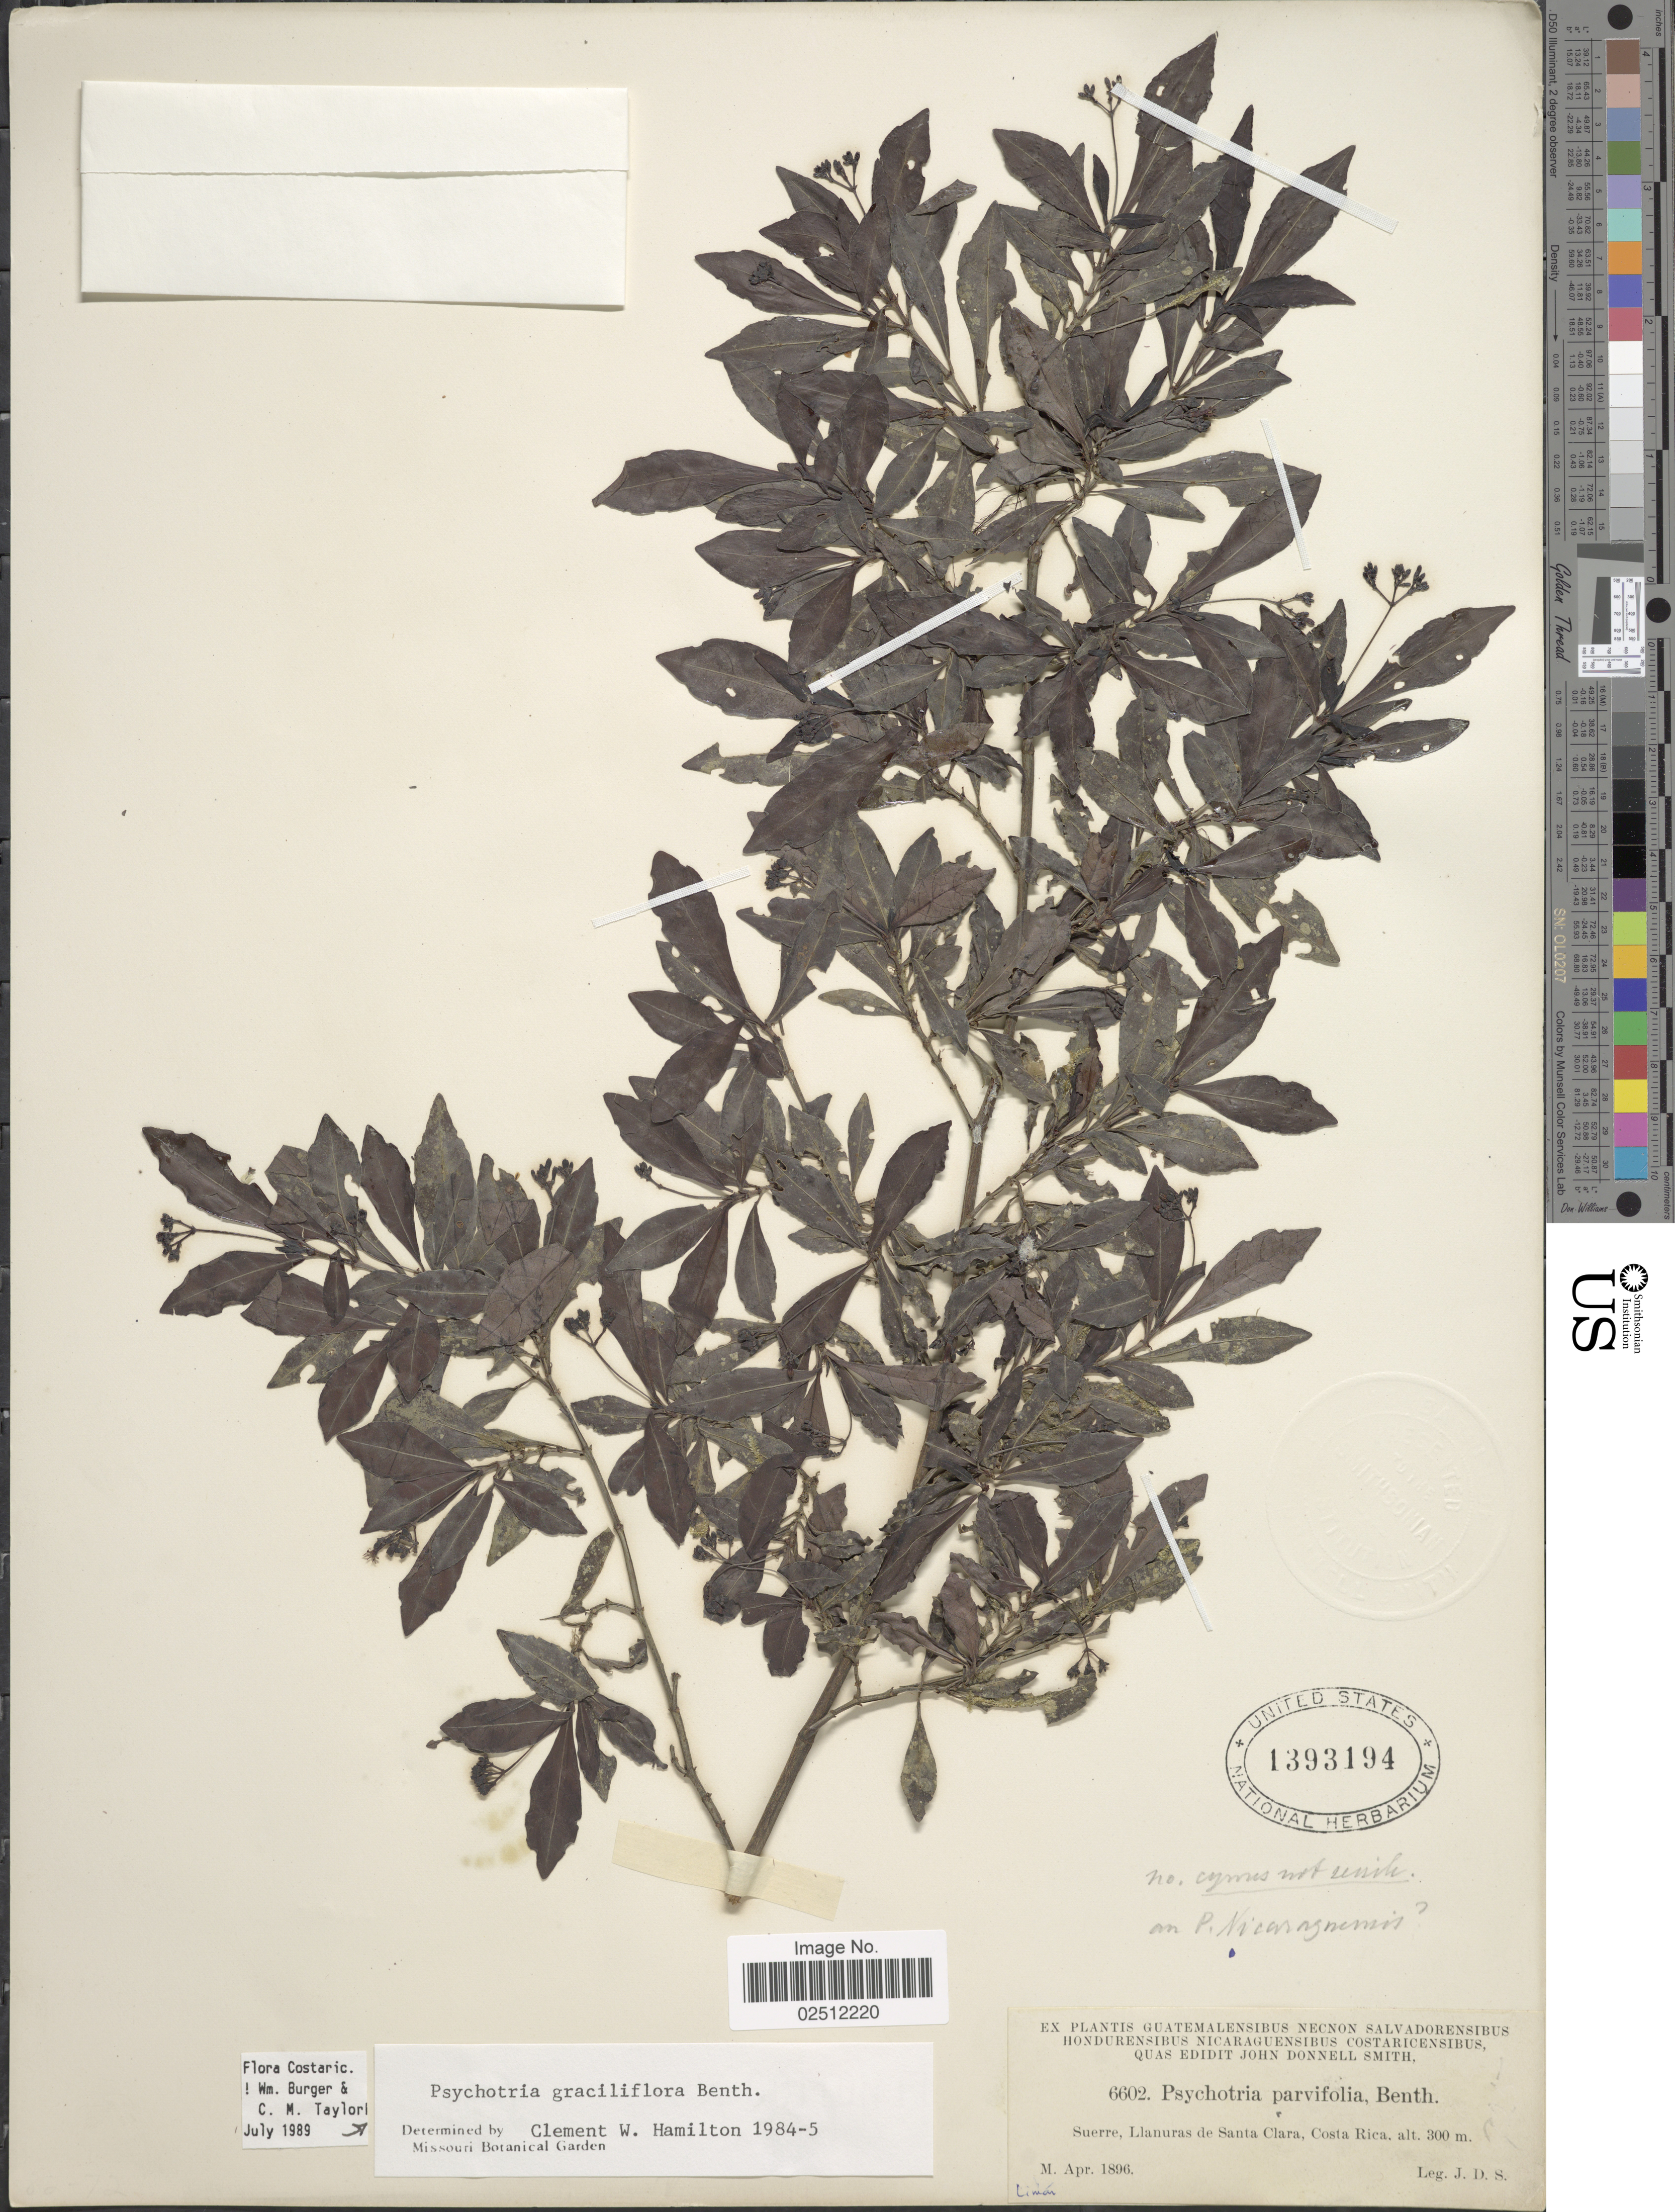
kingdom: Plantae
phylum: Tracheophyta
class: Magnoliopsida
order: Gentianales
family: Rubiaceae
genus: Psychotria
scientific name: Psychotria graciliflora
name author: Benth.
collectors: J. Donnell Smith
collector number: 6602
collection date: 1896-04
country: Costa Rica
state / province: Limón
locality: Suerre, Llanuras de Santa Clara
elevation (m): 300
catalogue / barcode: US 1393194